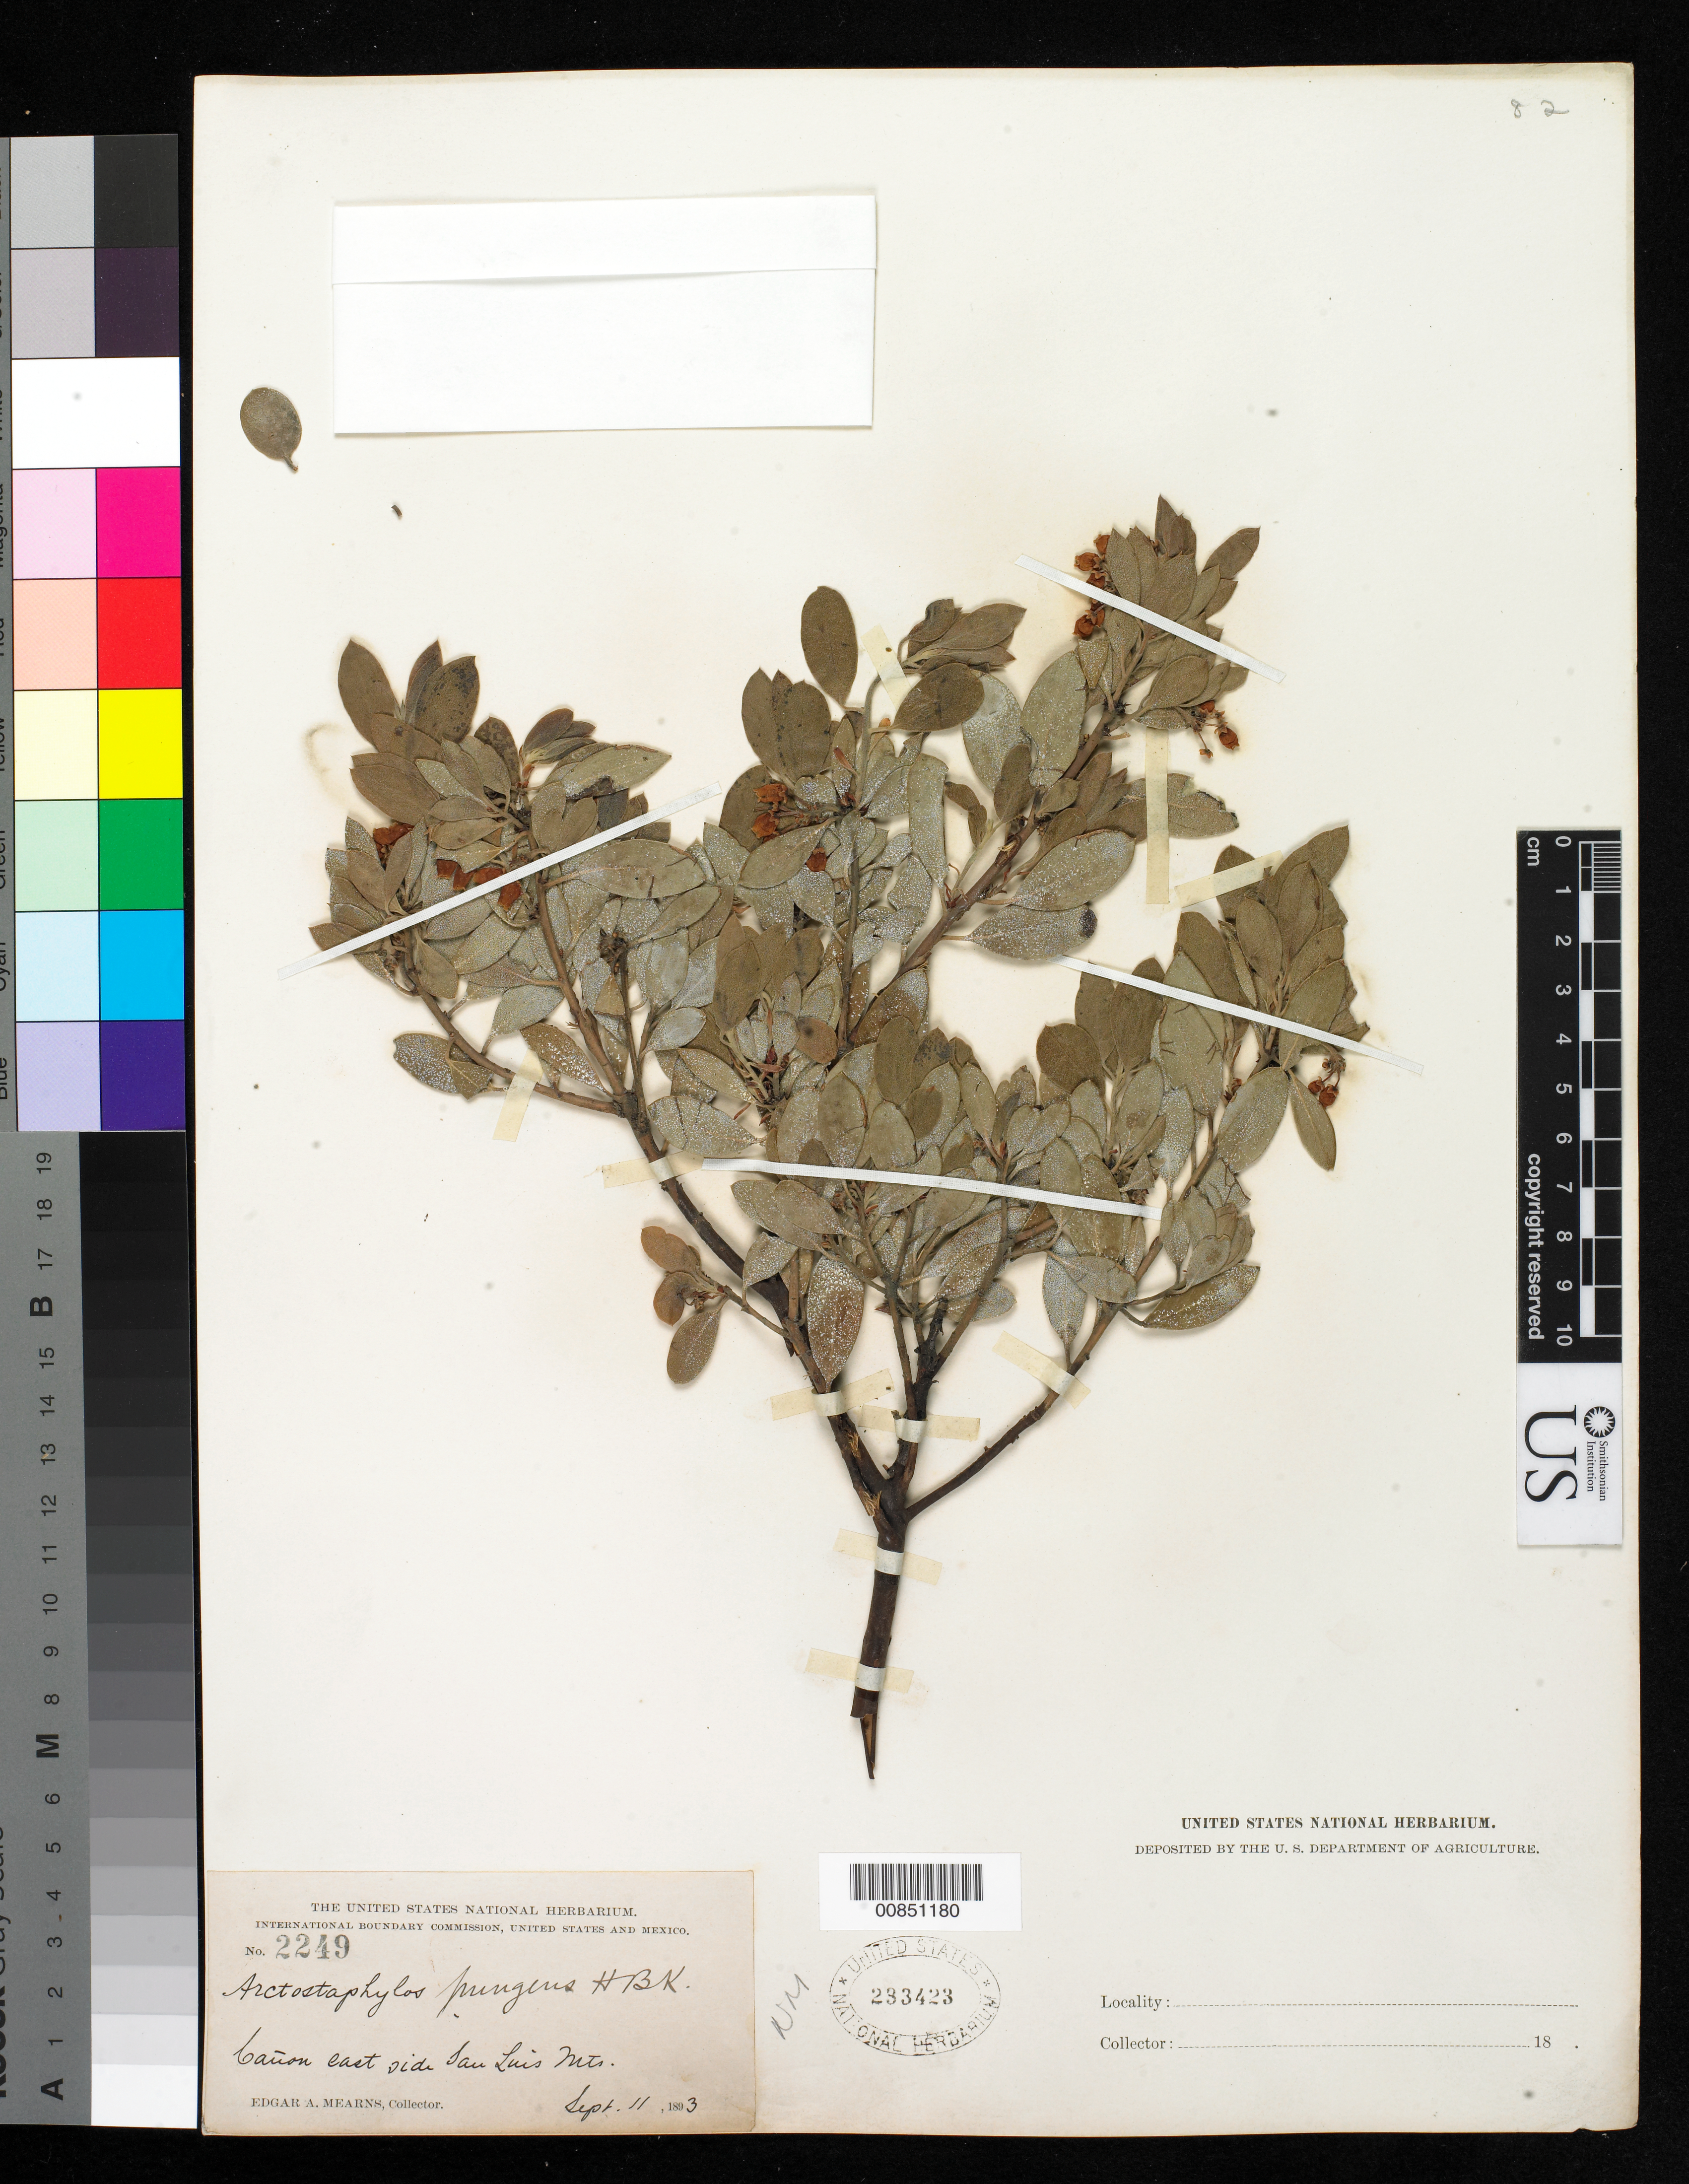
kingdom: Plantae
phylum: Tracheophyta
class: Magnoliopsida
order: Ericales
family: Ericaceae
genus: Arctostaphylos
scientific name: Arctostaphylos pungens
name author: Kunth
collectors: E. A. Mearns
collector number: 2249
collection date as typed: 11 Sep 1893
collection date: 1893-09-11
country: United States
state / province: New Mexico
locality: Cañon east side San Luis Mts.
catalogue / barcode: US 233423